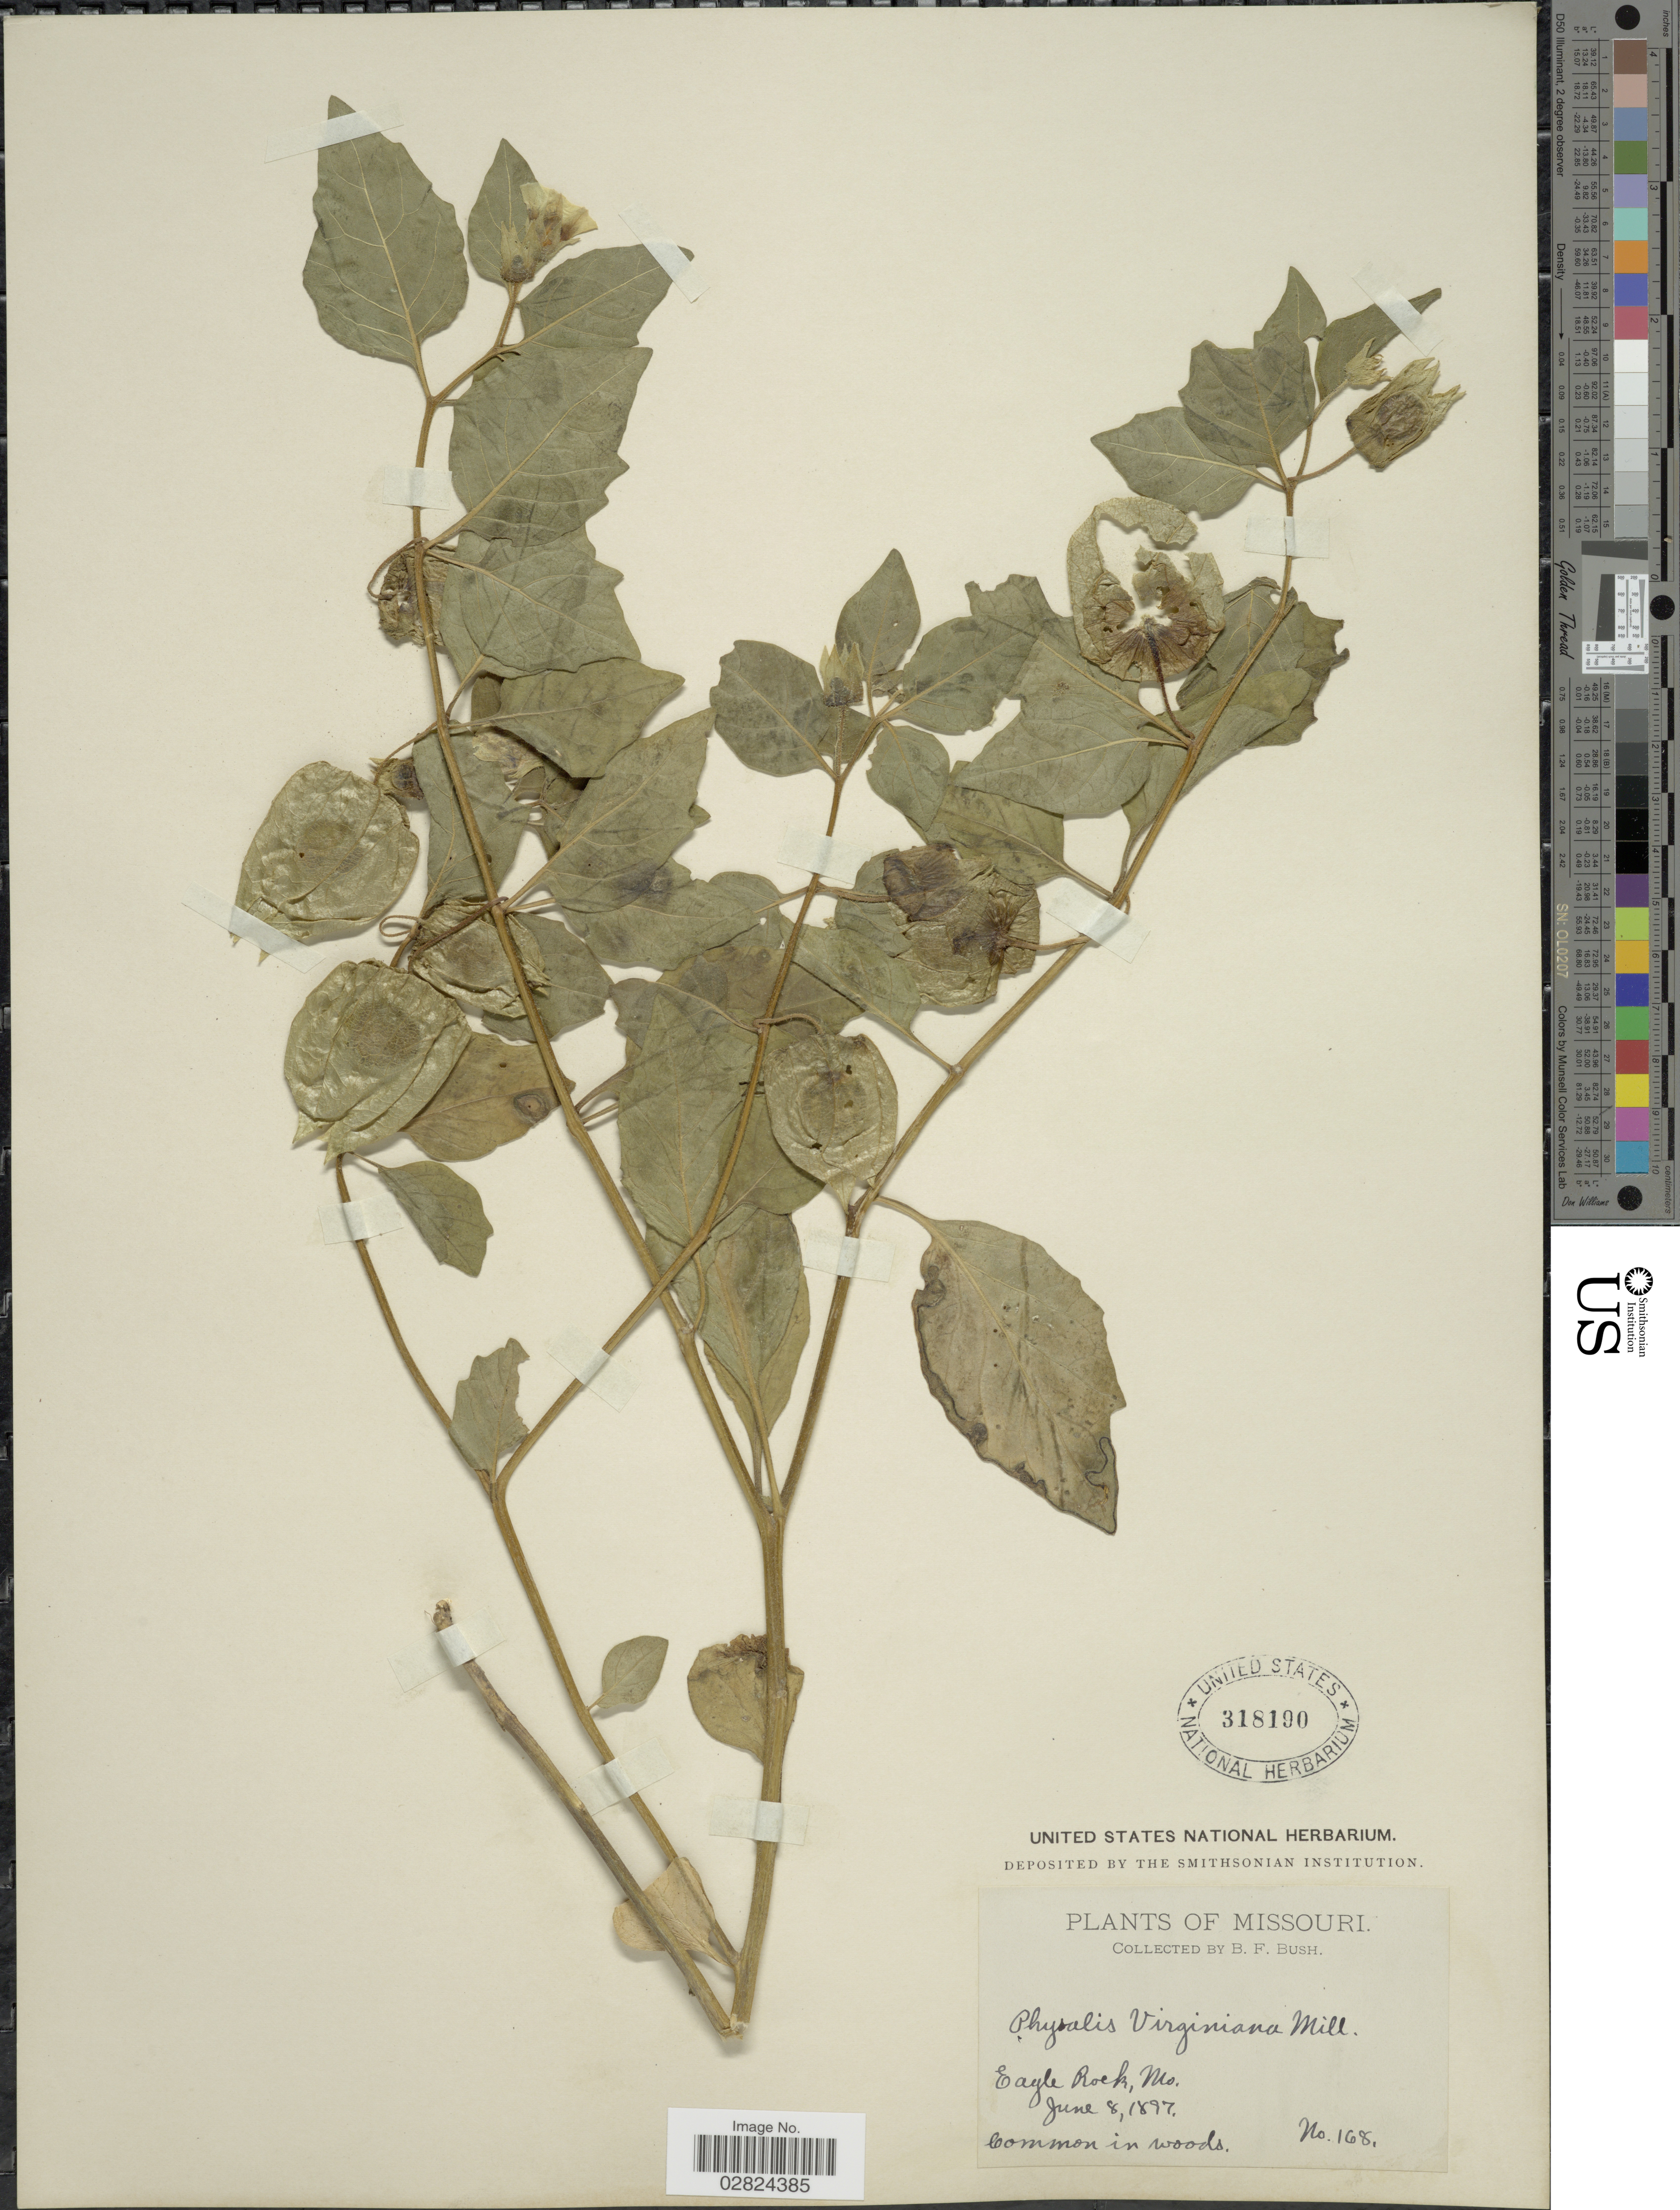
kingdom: Plantae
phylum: Tracheophyta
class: Magnoliopsida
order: Solanales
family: Solanaceae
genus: Physalis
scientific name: Physalis virginiana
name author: Mill.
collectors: B. F. Bush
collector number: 168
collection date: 1897-06-08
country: United States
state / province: Missouri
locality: Eagle Rock, Mo.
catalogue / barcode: US 318190